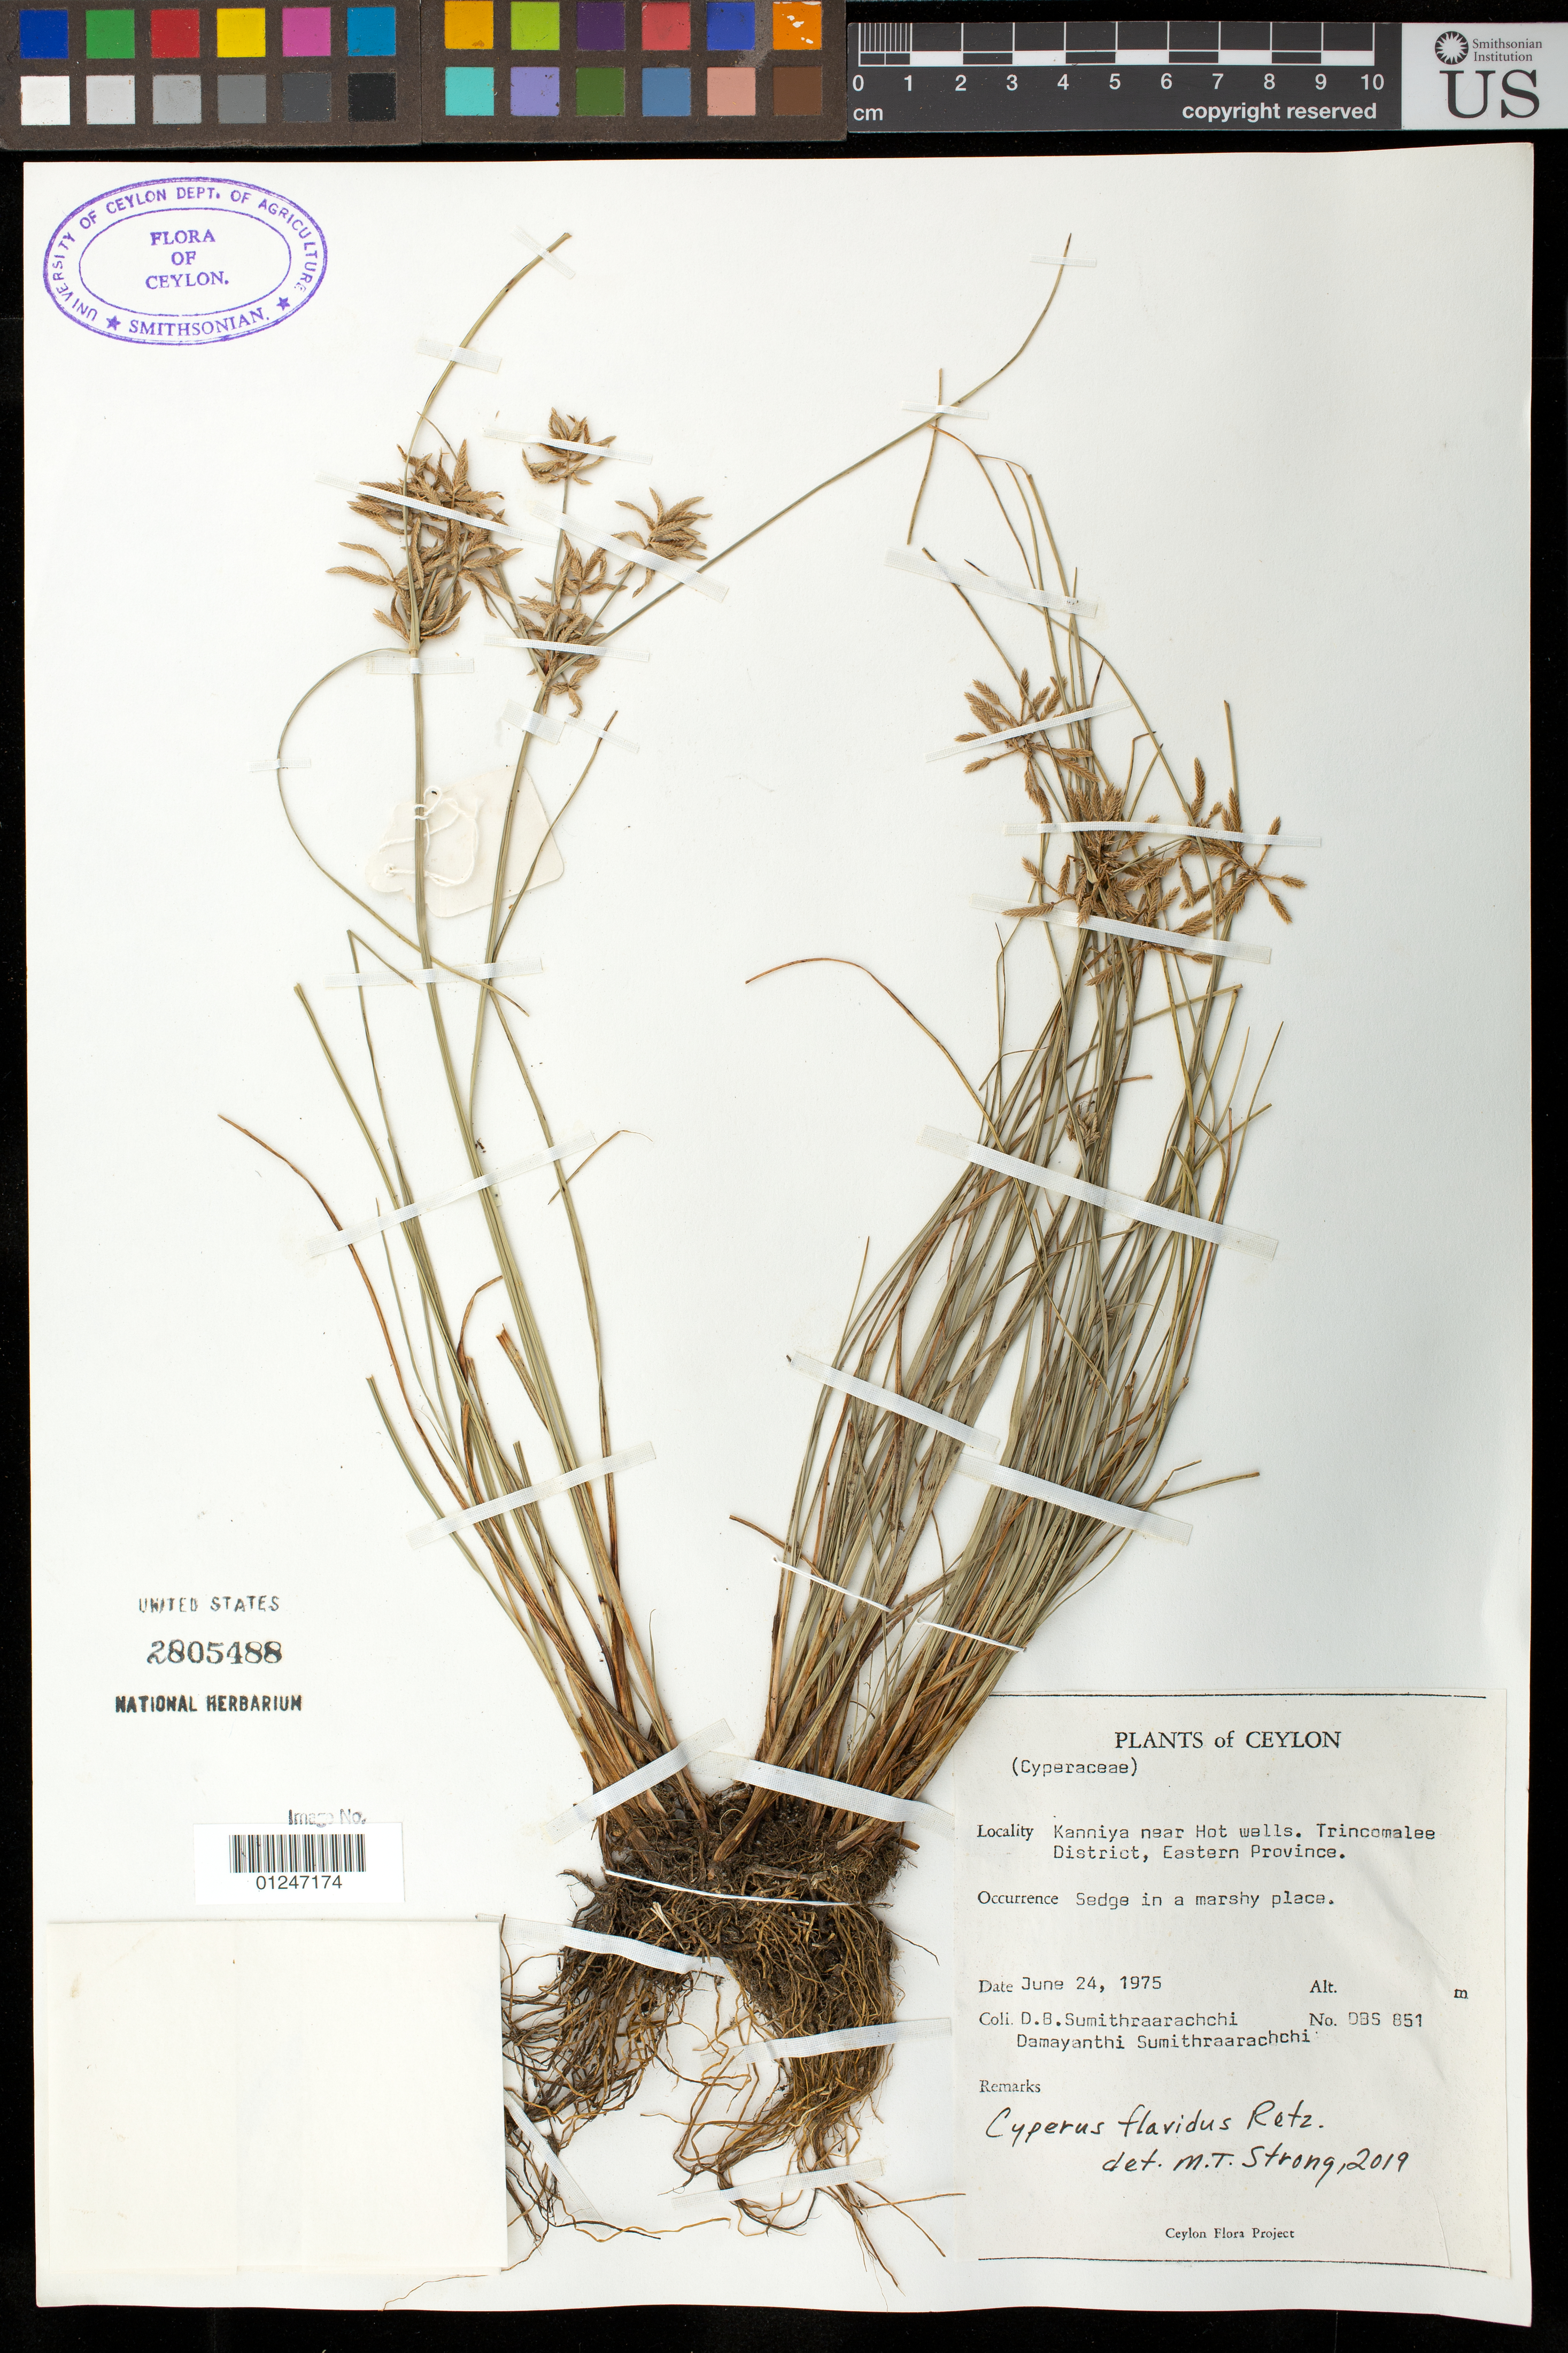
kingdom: Plantae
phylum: Tracheophyta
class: Liliopsida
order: Poales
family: Cyperaceae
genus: Cyperus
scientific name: Cyperus flavidus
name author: Retz.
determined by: Strong, Mark T., (BOT), Smithsonian Institution - National Museum of Natural History (UNITED STATES)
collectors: D. B. Sumithraarachchi & D. B. Sumithraarachchi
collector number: DBS 851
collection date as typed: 24 Jun 1975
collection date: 1975-06-24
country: Sri Lanka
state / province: Eastern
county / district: Trincomalee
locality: Kanniya, near Hot Wells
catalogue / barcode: US 2805488